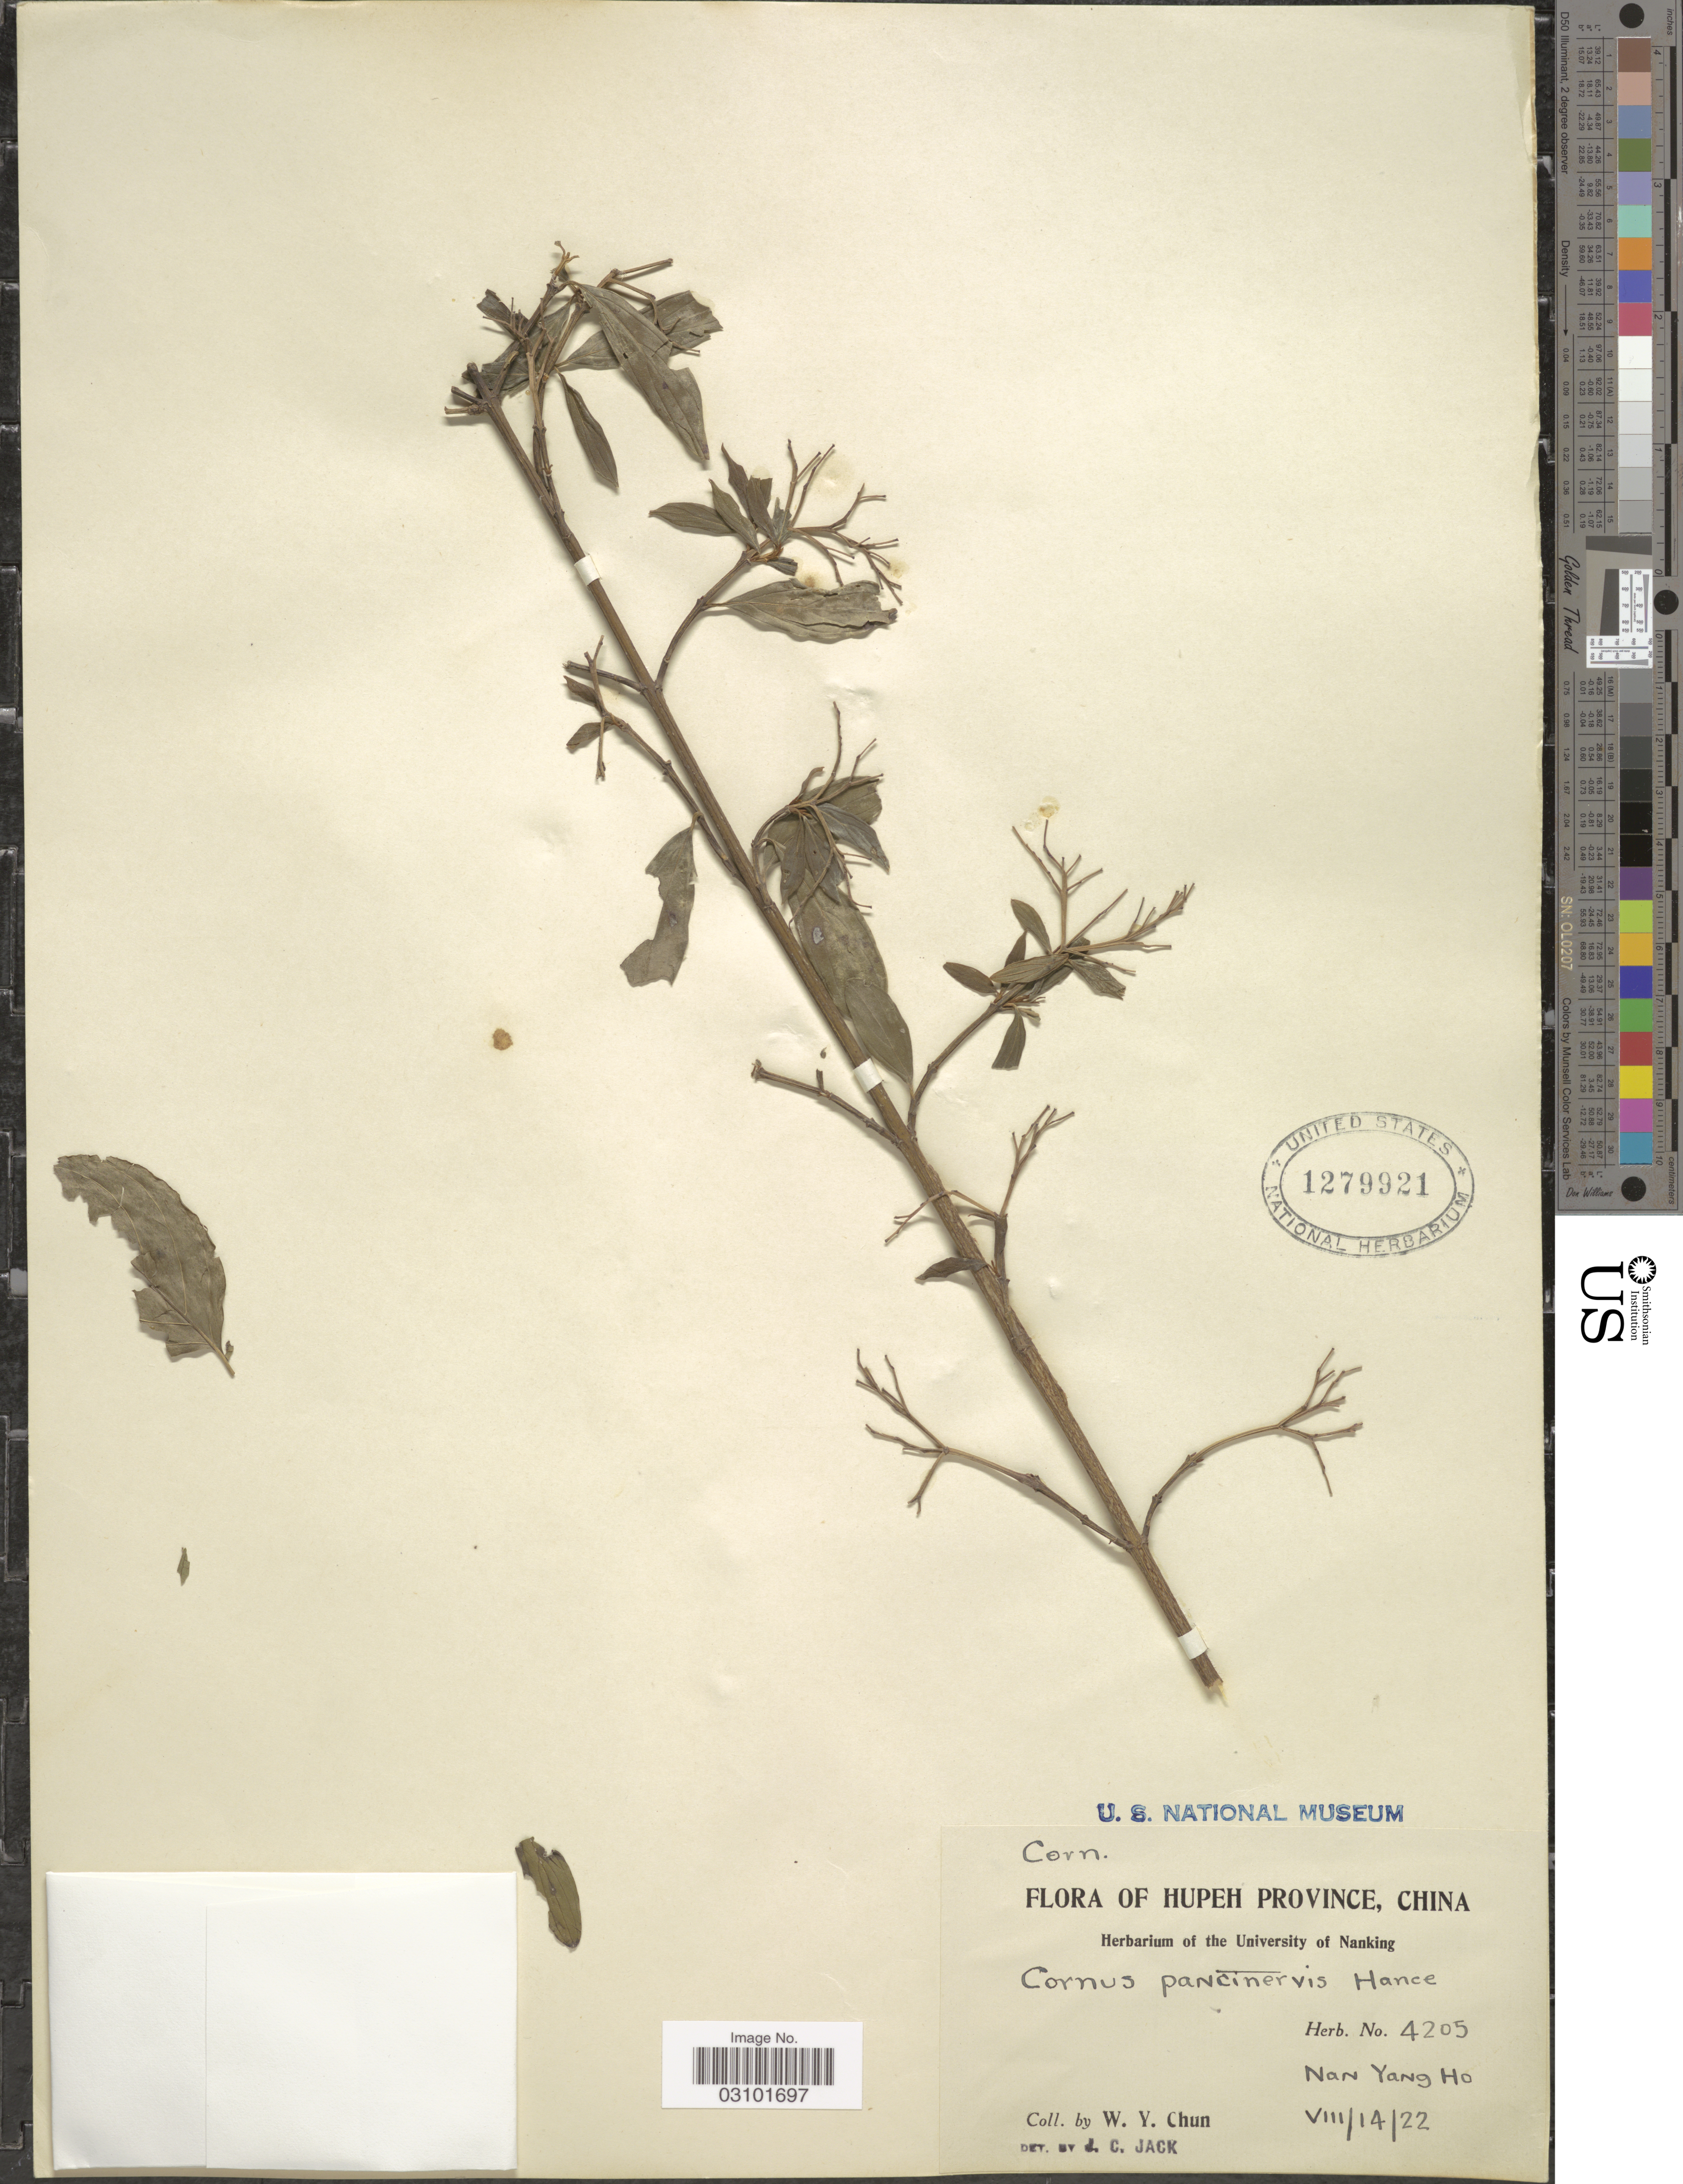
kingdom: Plantae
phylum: Tracheophyta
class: Magnoliopsida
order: Cornales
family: Cornaceae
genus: Cornus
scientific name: Cornus paucinervis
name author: Hance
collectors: W. Y. Chun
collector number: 4205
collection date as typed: Transcribed d/m/y: 14/8/22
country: China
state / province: Hubei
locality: Hupeh Province. Nan Yang Ho.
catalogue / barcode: US 1279921